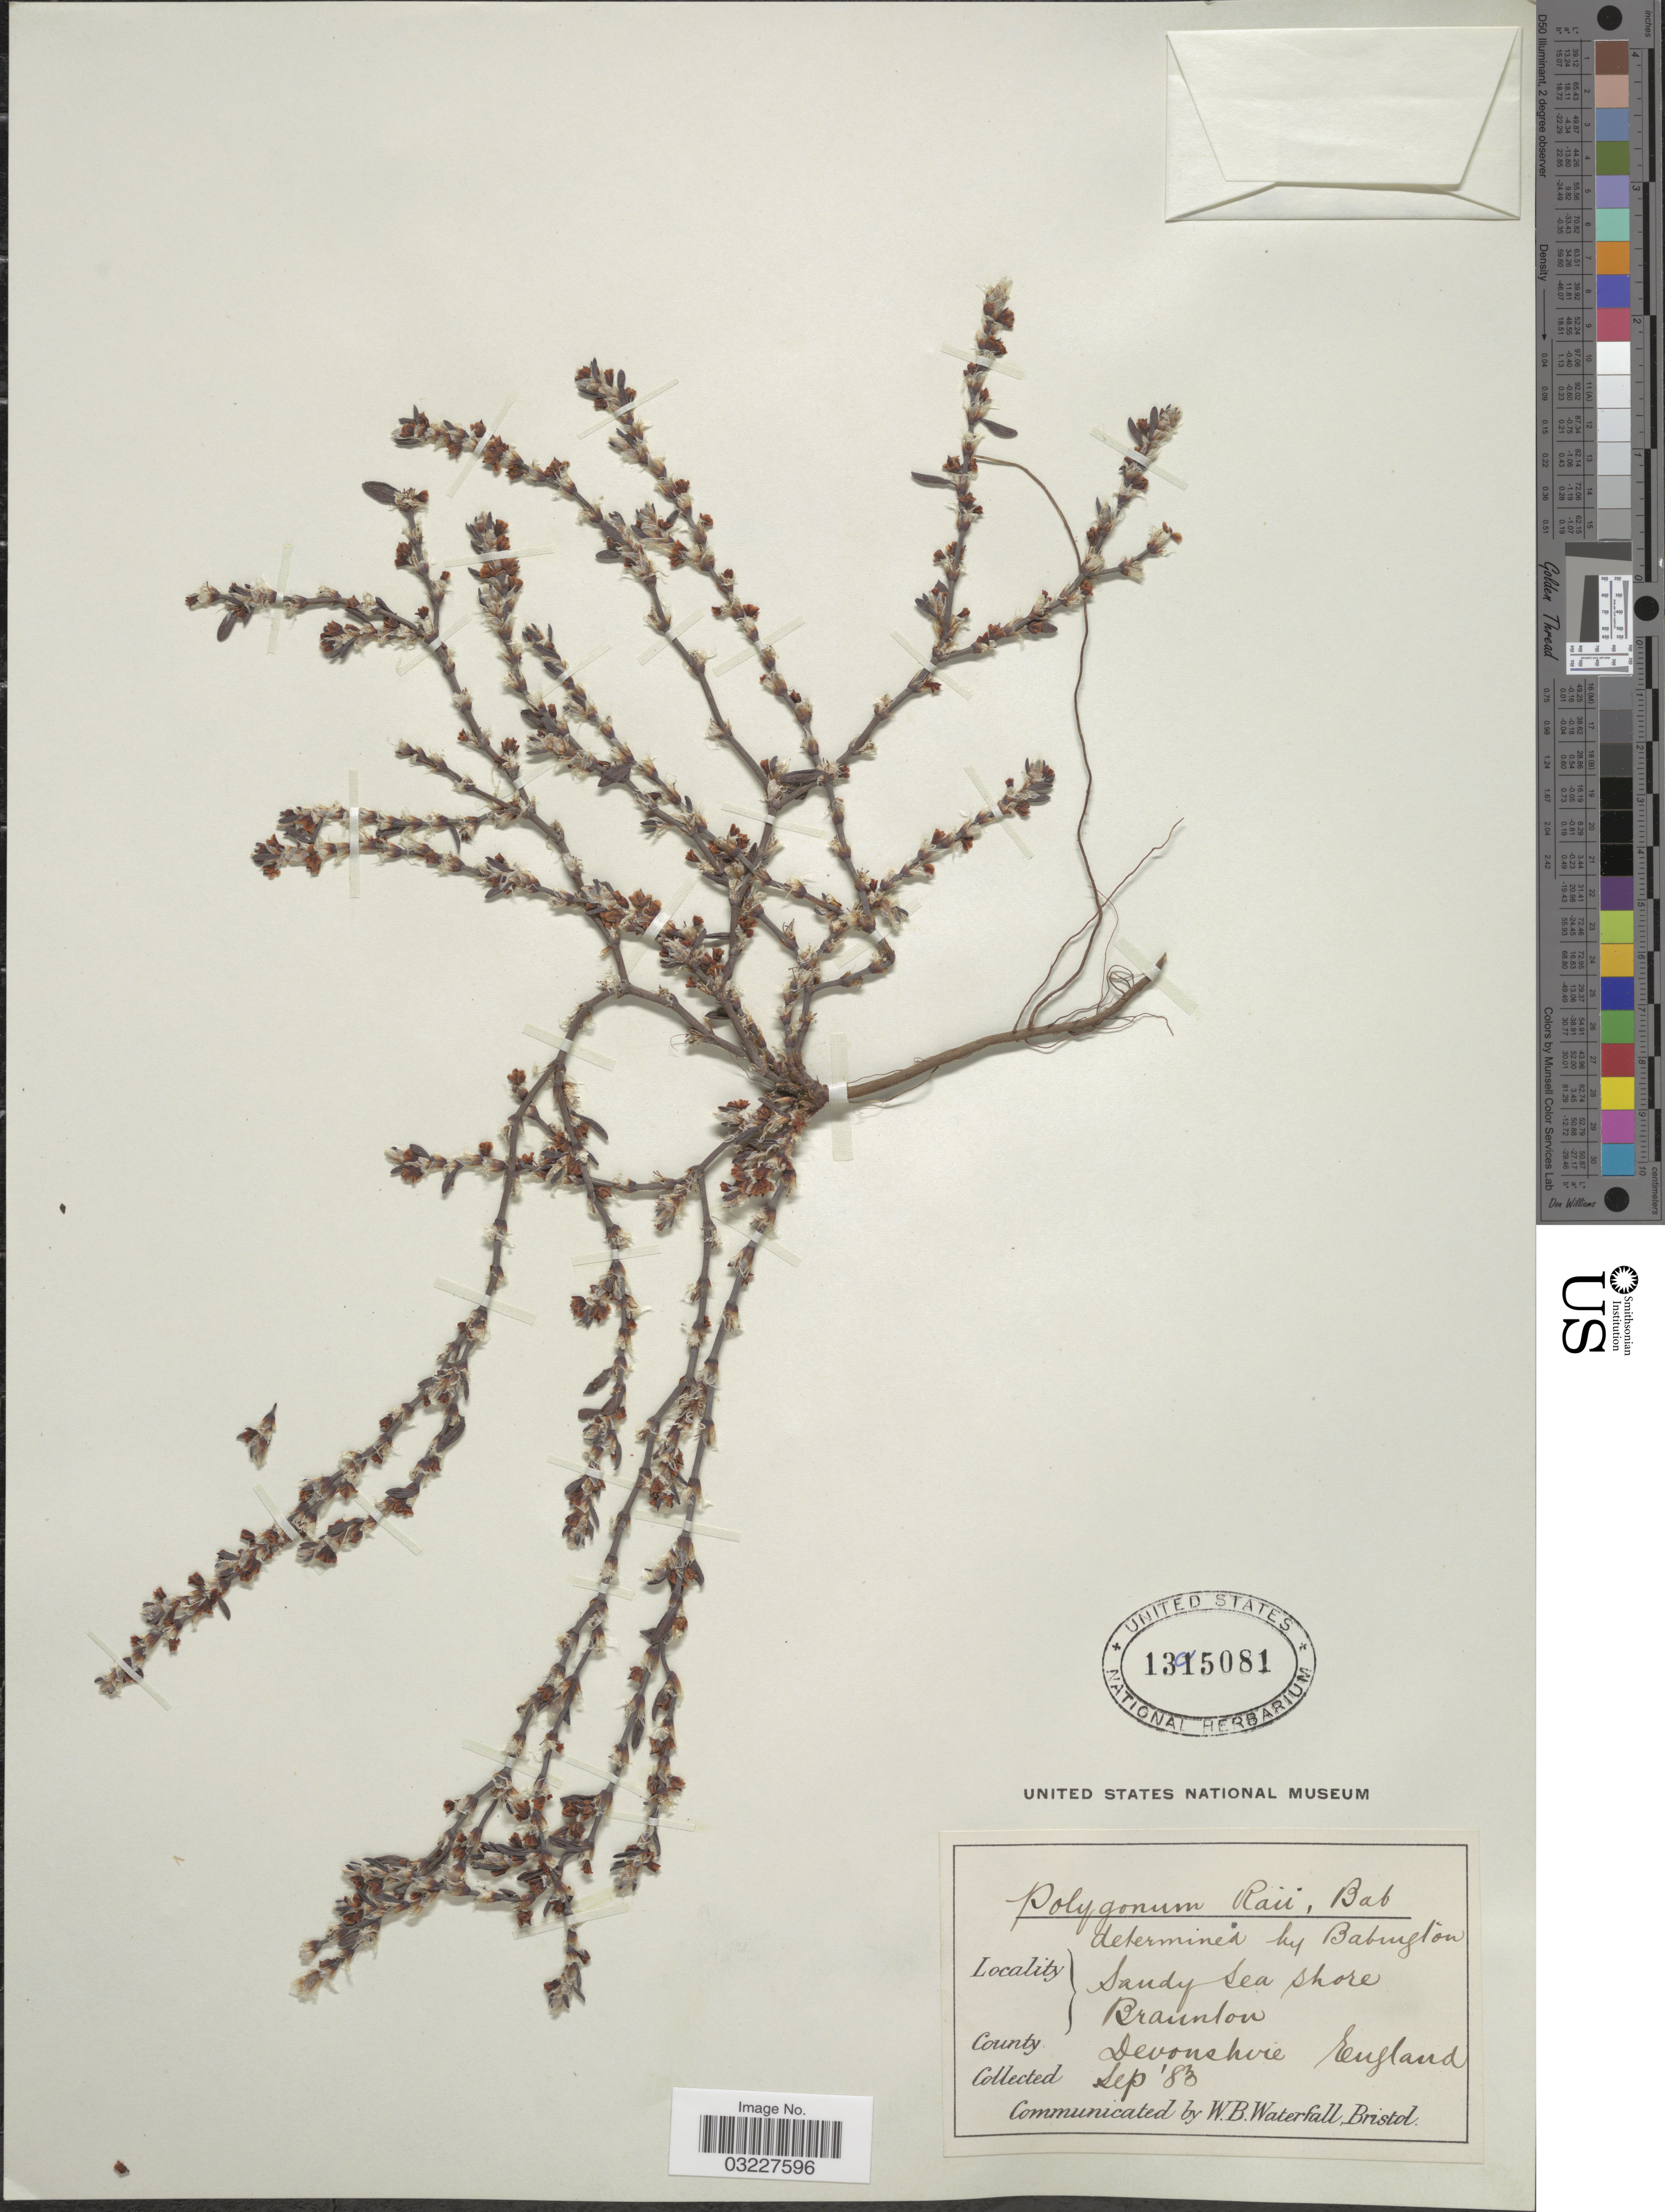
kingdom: Plantae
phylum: Tracheophyta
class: Magnoliopsida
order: Caryophyllales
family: Polygonaceae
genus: Polygonum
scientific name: Polygonum raii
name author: Bab.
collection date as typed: Transcribed d/m/y: /9/83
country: United Kingdom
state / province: England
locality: Sandy sea shore Braunton, County Devonshire.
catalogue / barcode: US 1315081